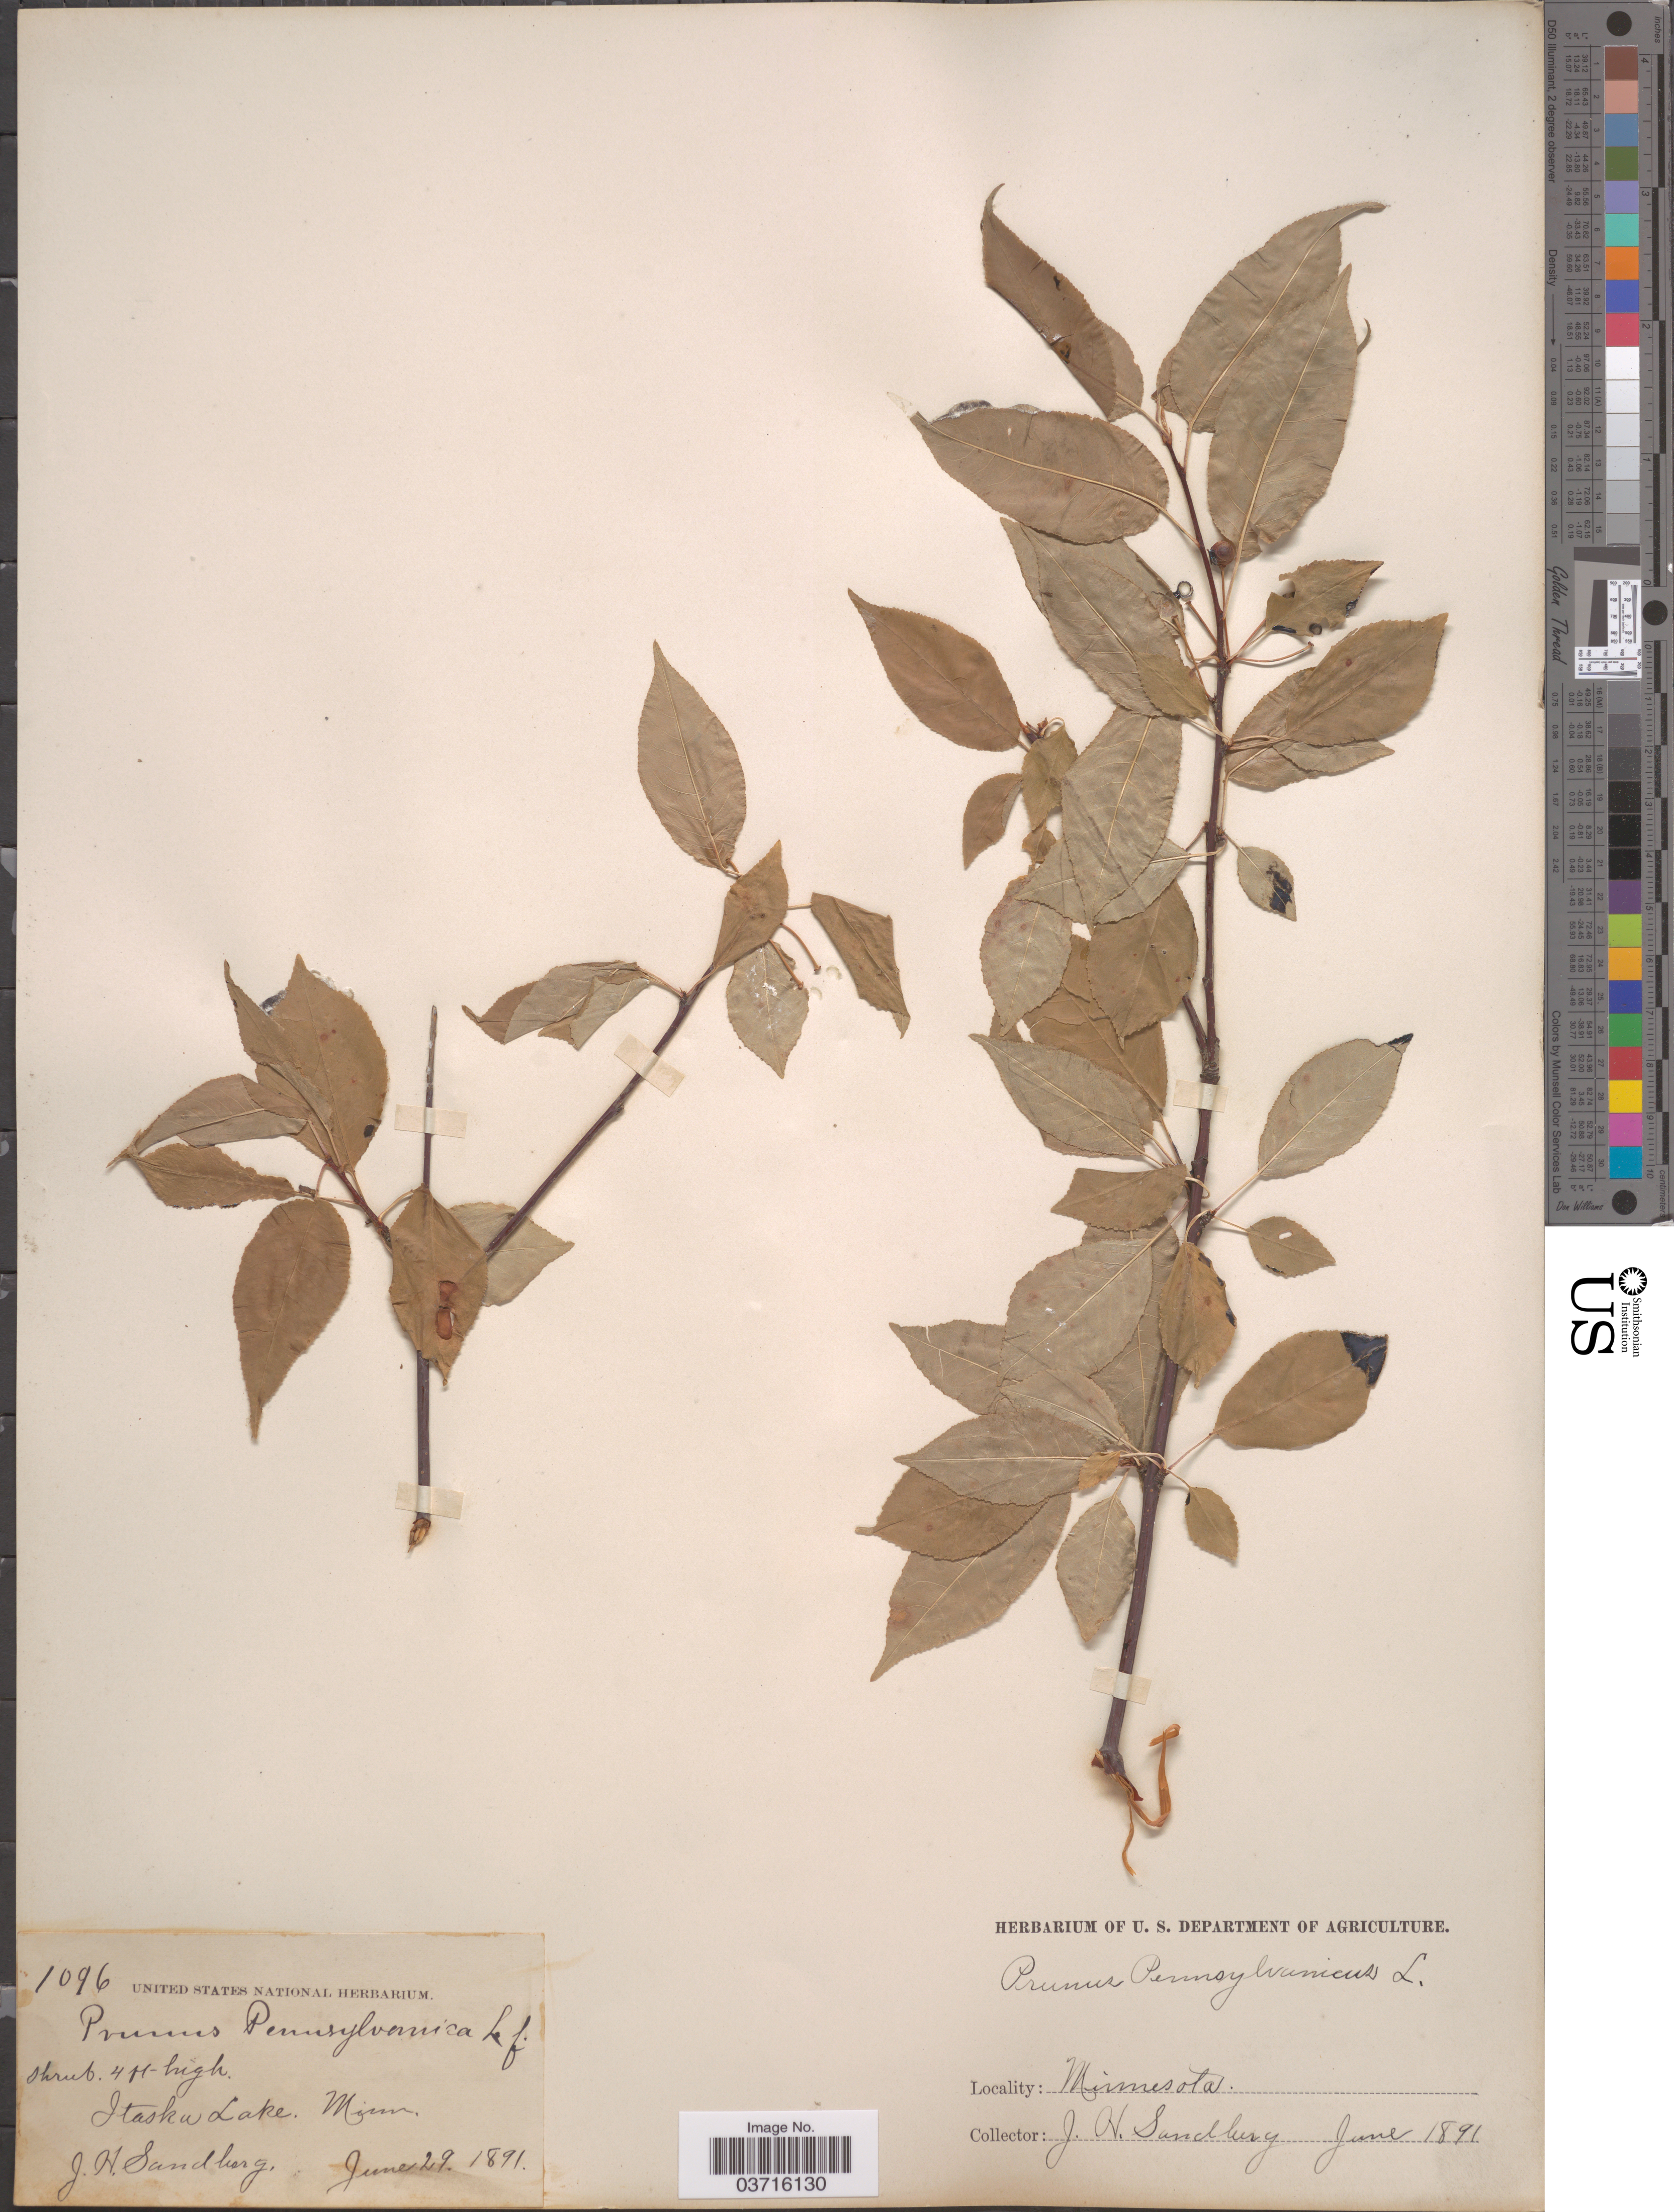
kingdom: Plantae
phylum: Tracheophyta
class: Magnoliopsida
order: Rosales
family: Rosaceae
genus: Prunus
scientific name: Prunus pensylvanica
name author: L. f.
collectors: J. H. Sandberg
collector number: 1096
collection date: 1891-06-29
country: United States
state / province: Minnesota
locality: Itaska Lake.